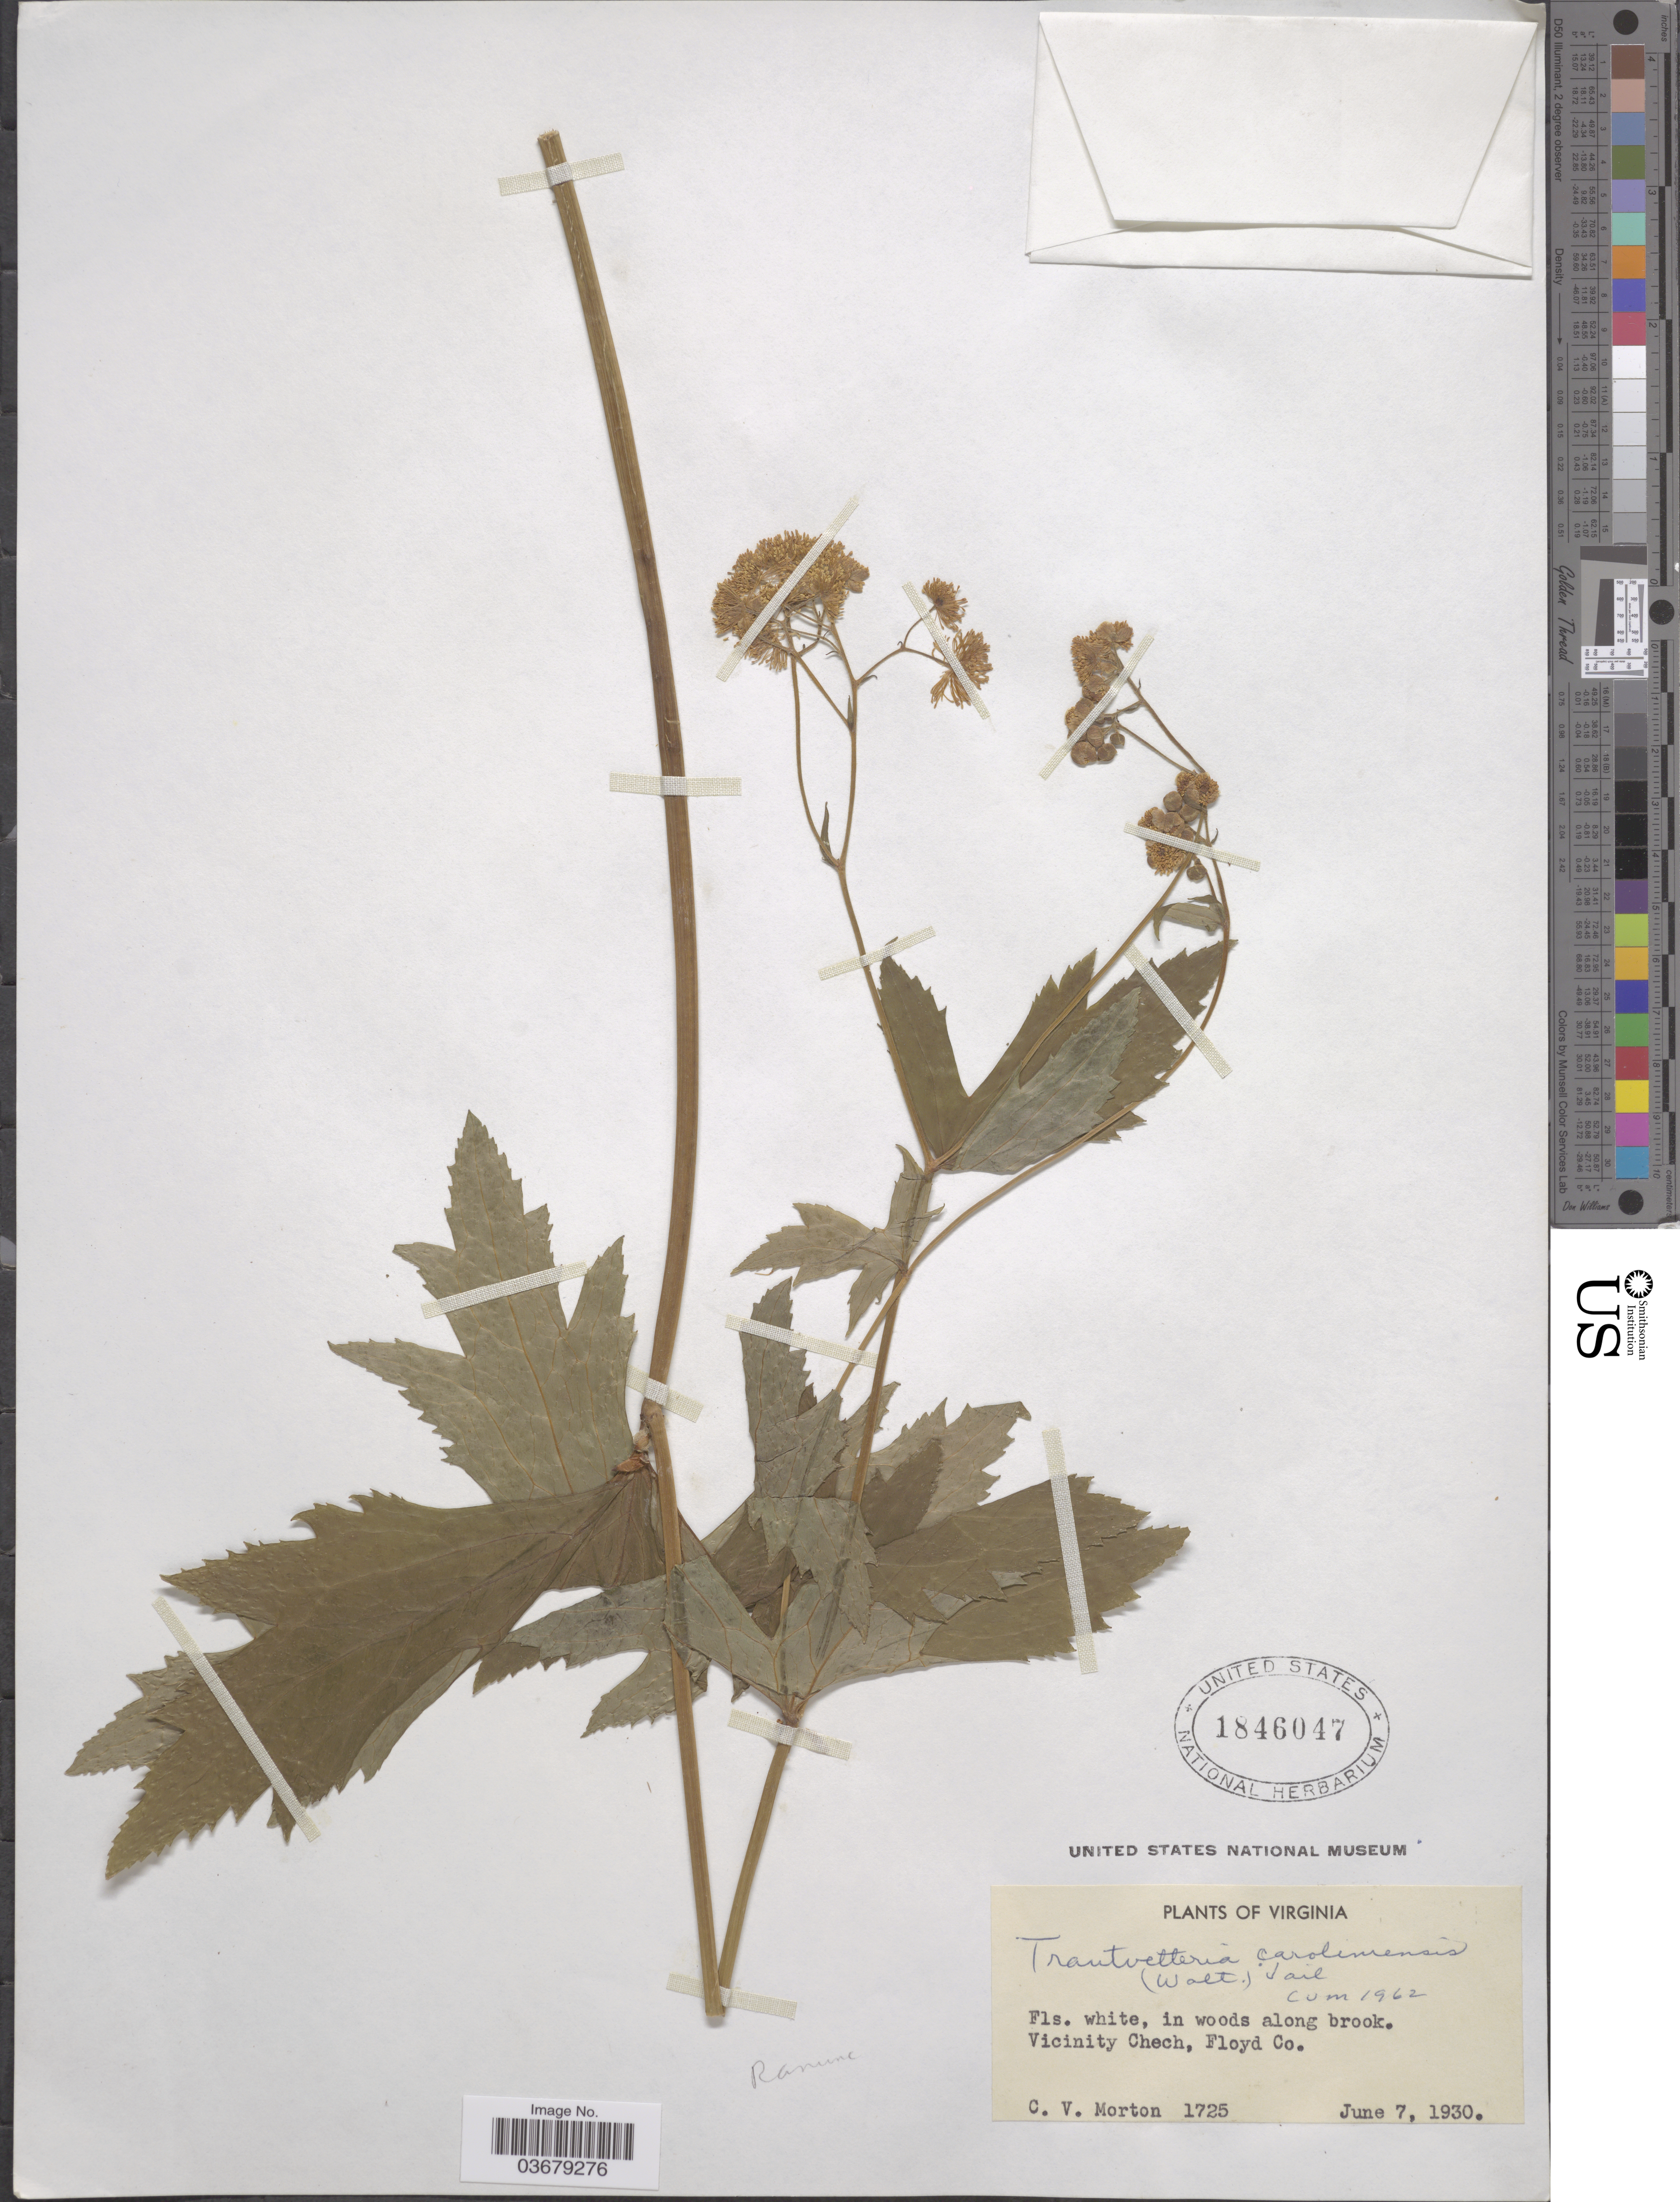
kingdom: Plantae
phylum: Tracheophyta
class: Magnoliopsida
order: Ranunculales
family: Ranunculaceae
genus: Trautvetteria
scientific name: Trautvetteria caroliniensis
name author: (Walter) Vail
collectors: C. V. Morton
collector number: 1725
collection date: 1930-06-07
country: United States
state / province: Virginia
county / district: Floyd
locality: Vicinity Chech, Floyd Co.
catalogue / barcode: US 1846047